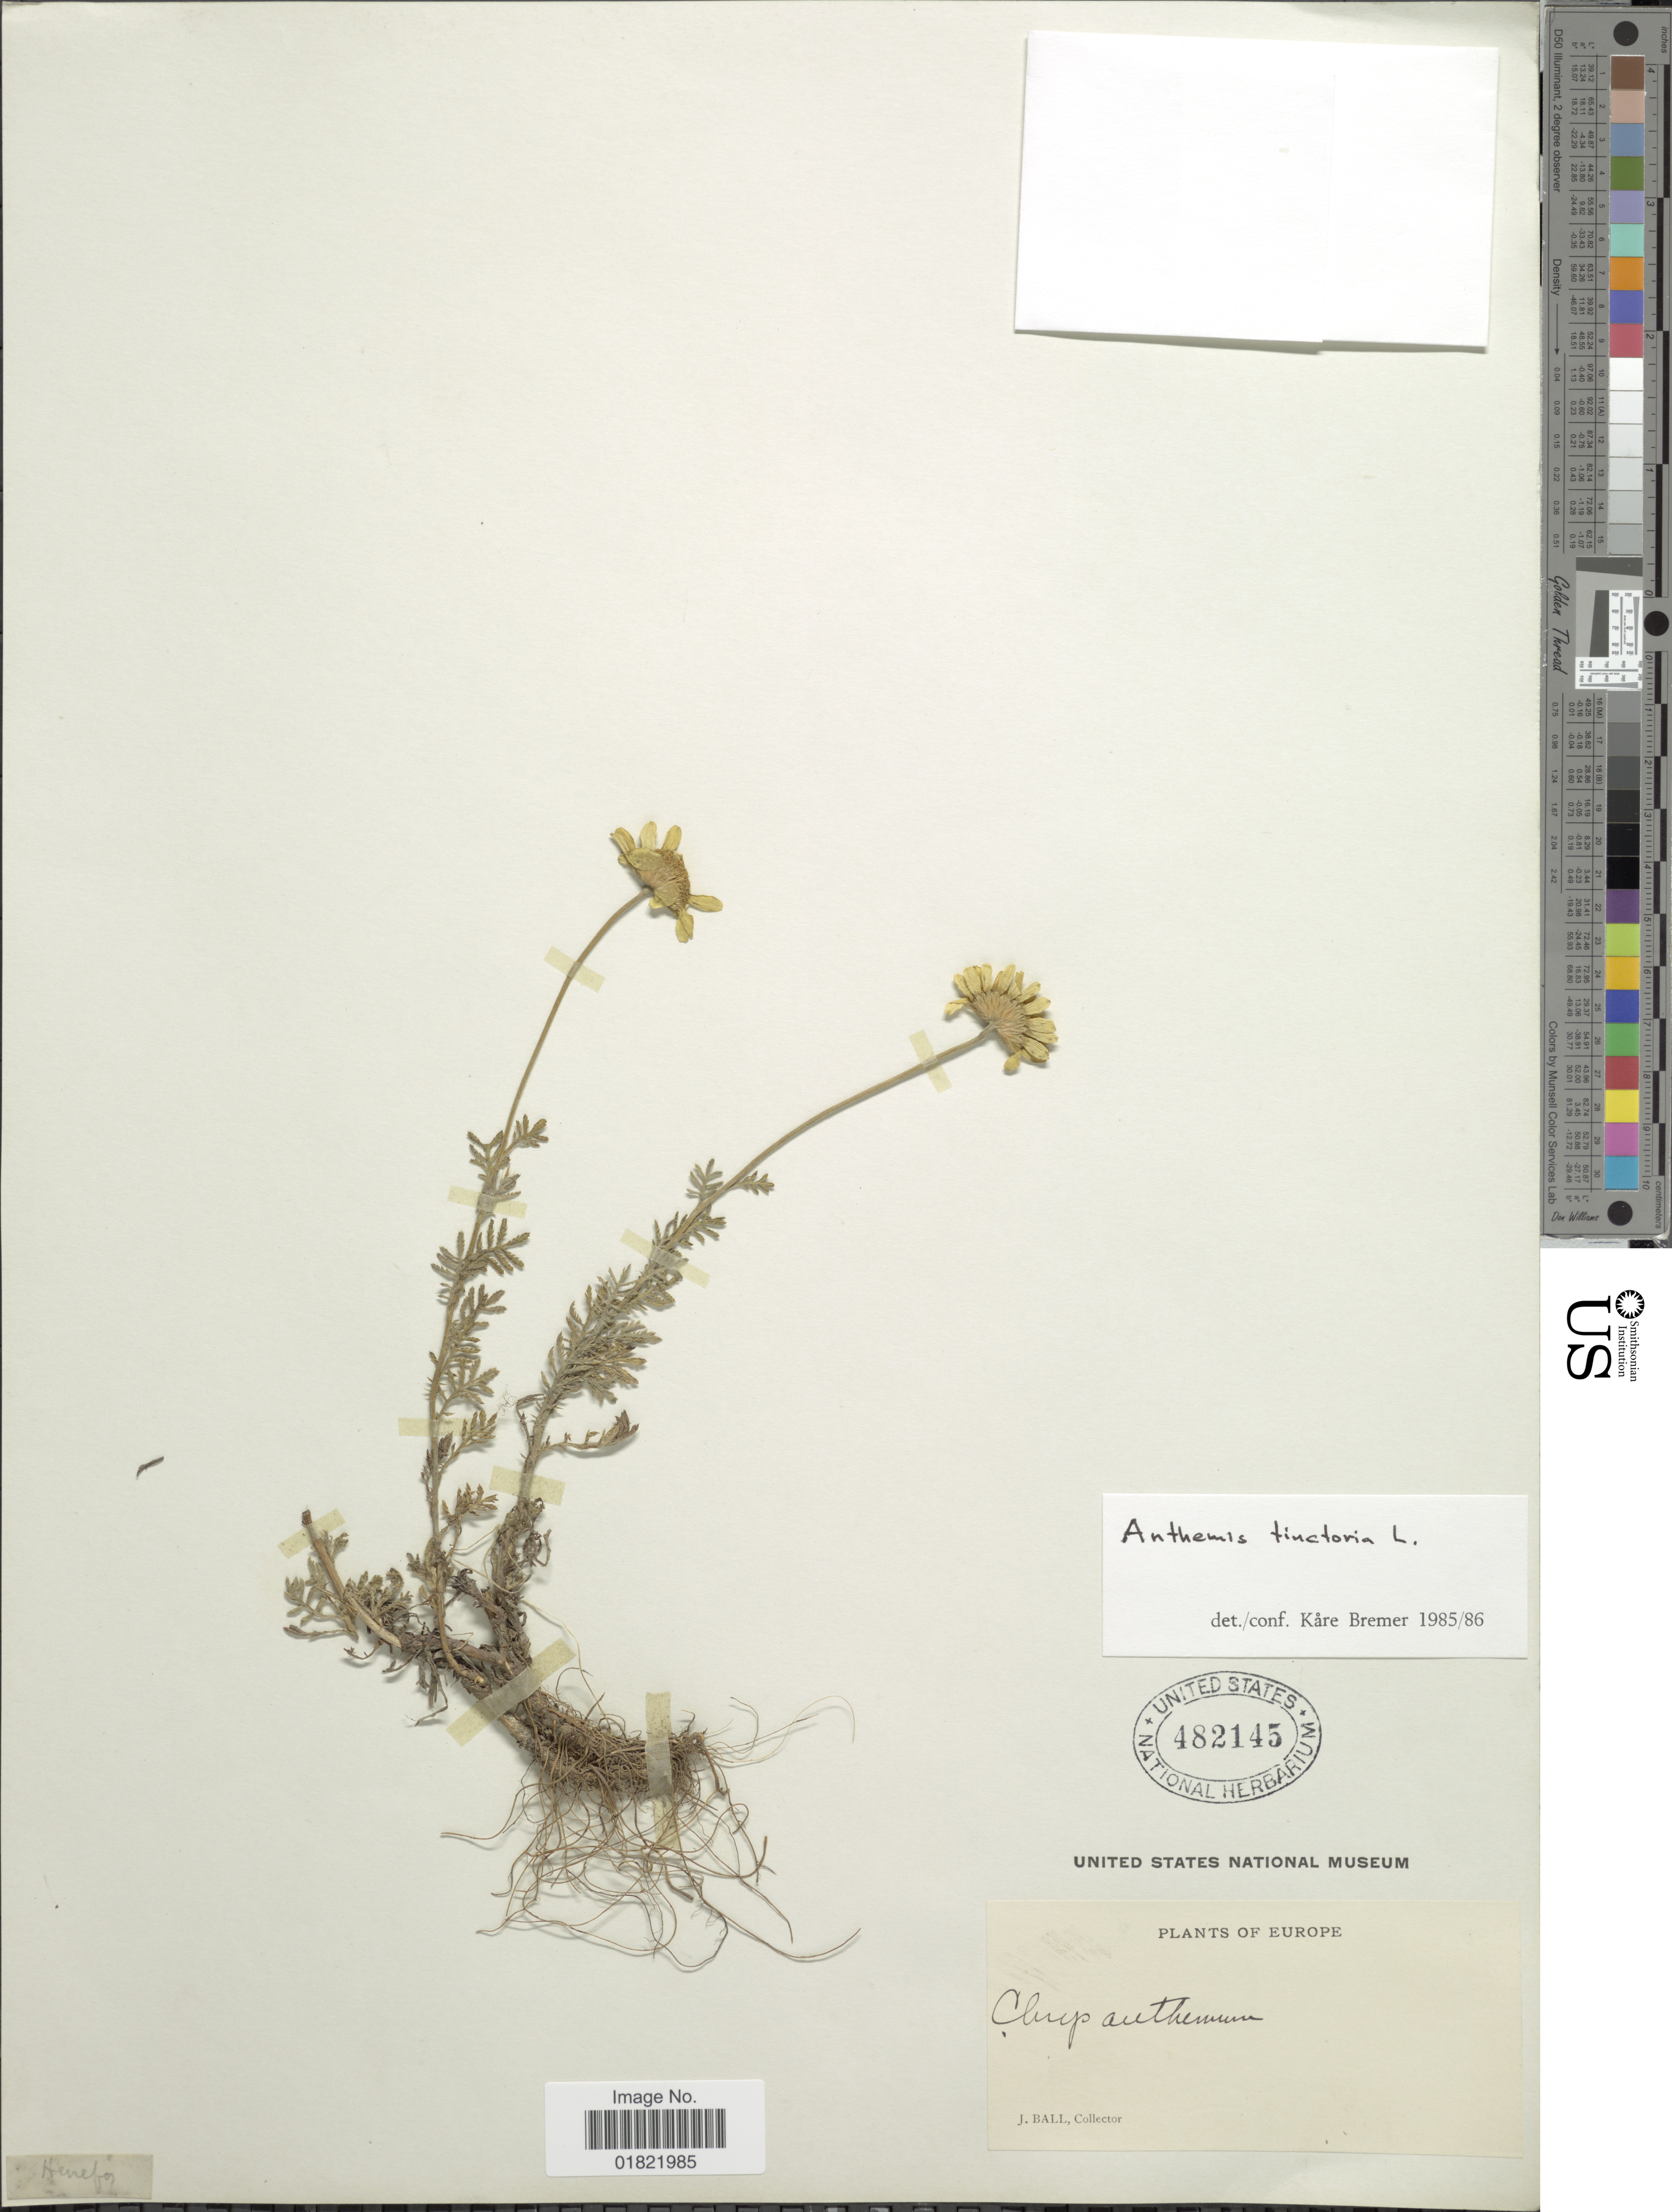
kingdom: Plantae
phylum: Tracheophyta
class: Magnoliopsida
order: Asterales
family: Asteraceae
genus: Anthemis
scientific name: Anthemis tinctoria 'Wargrave'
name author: L.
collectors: J. Ball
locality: Europe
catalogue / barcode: US 482145